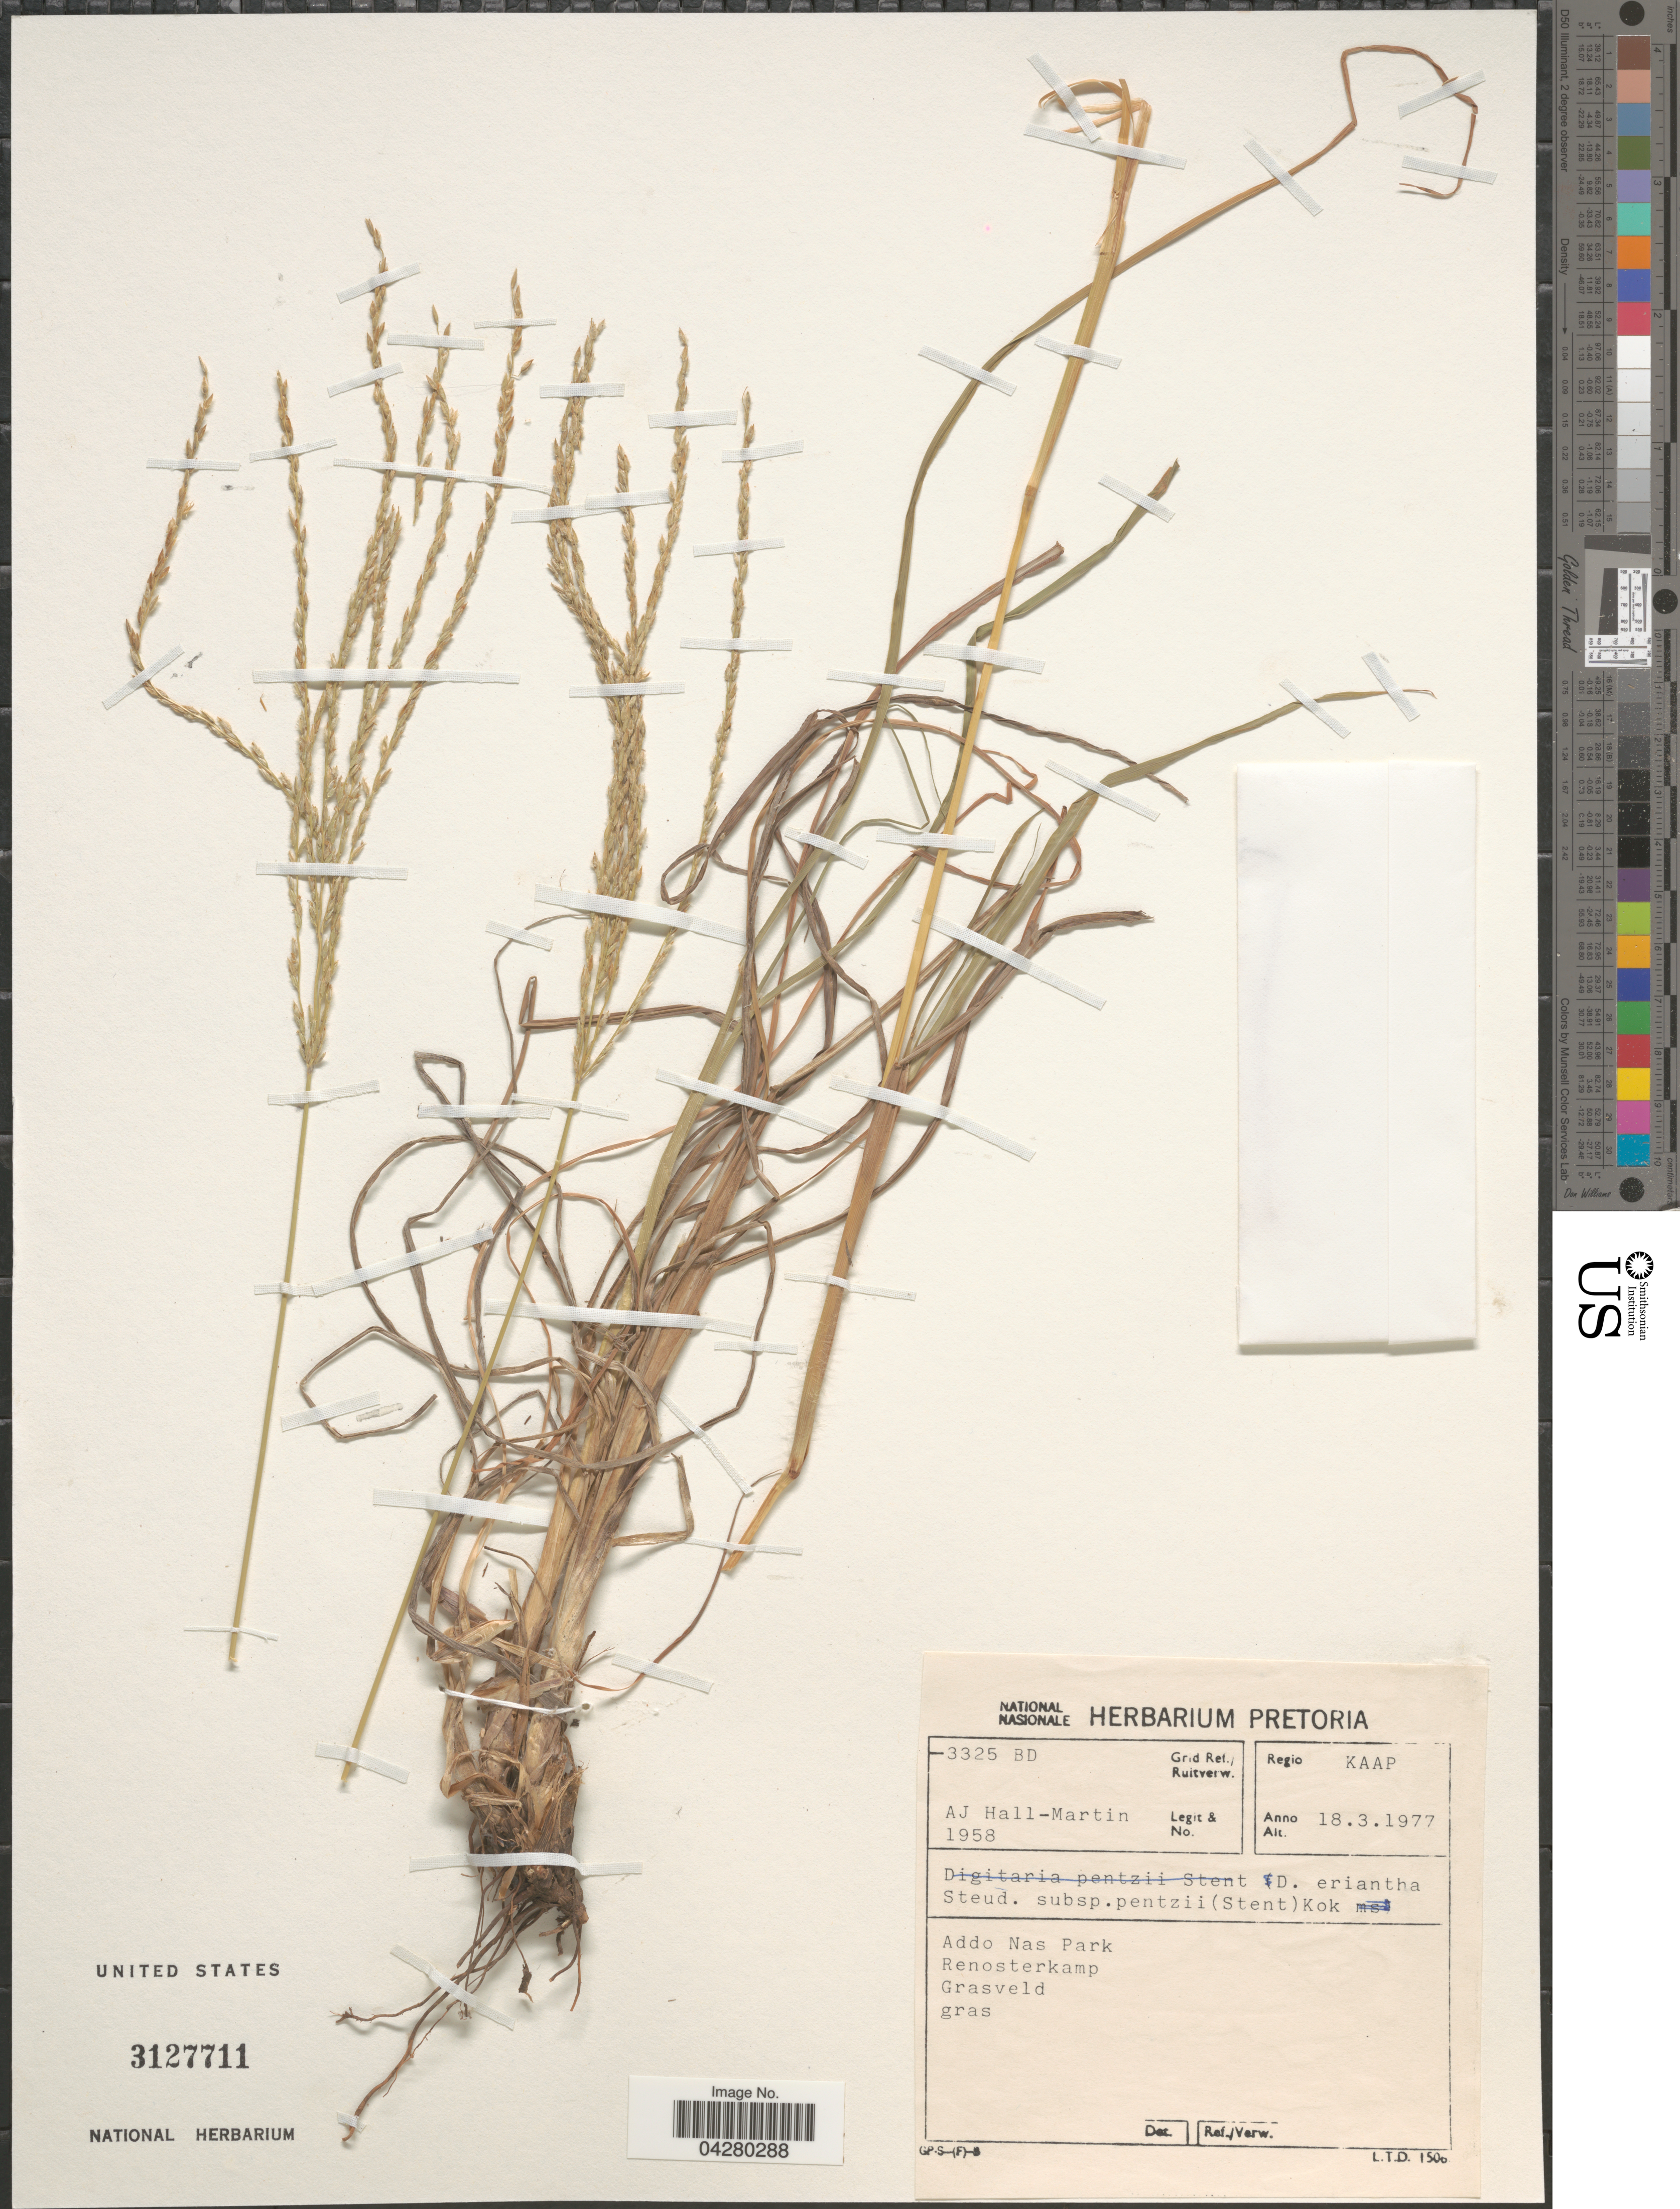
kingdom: Plantae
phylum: Tracheophyta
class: Liliopsida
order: Poales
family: Poaceae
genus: Digitaria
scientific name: Digitaria eriantha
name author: Steud.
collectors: A. Hall-Martin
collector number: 1958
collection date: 1977-03-18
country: South Africa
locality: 3325 BD Grid Ref. Regio Kaap. Addo Nas Park. Renosterkamp.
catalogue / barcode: US 3127711